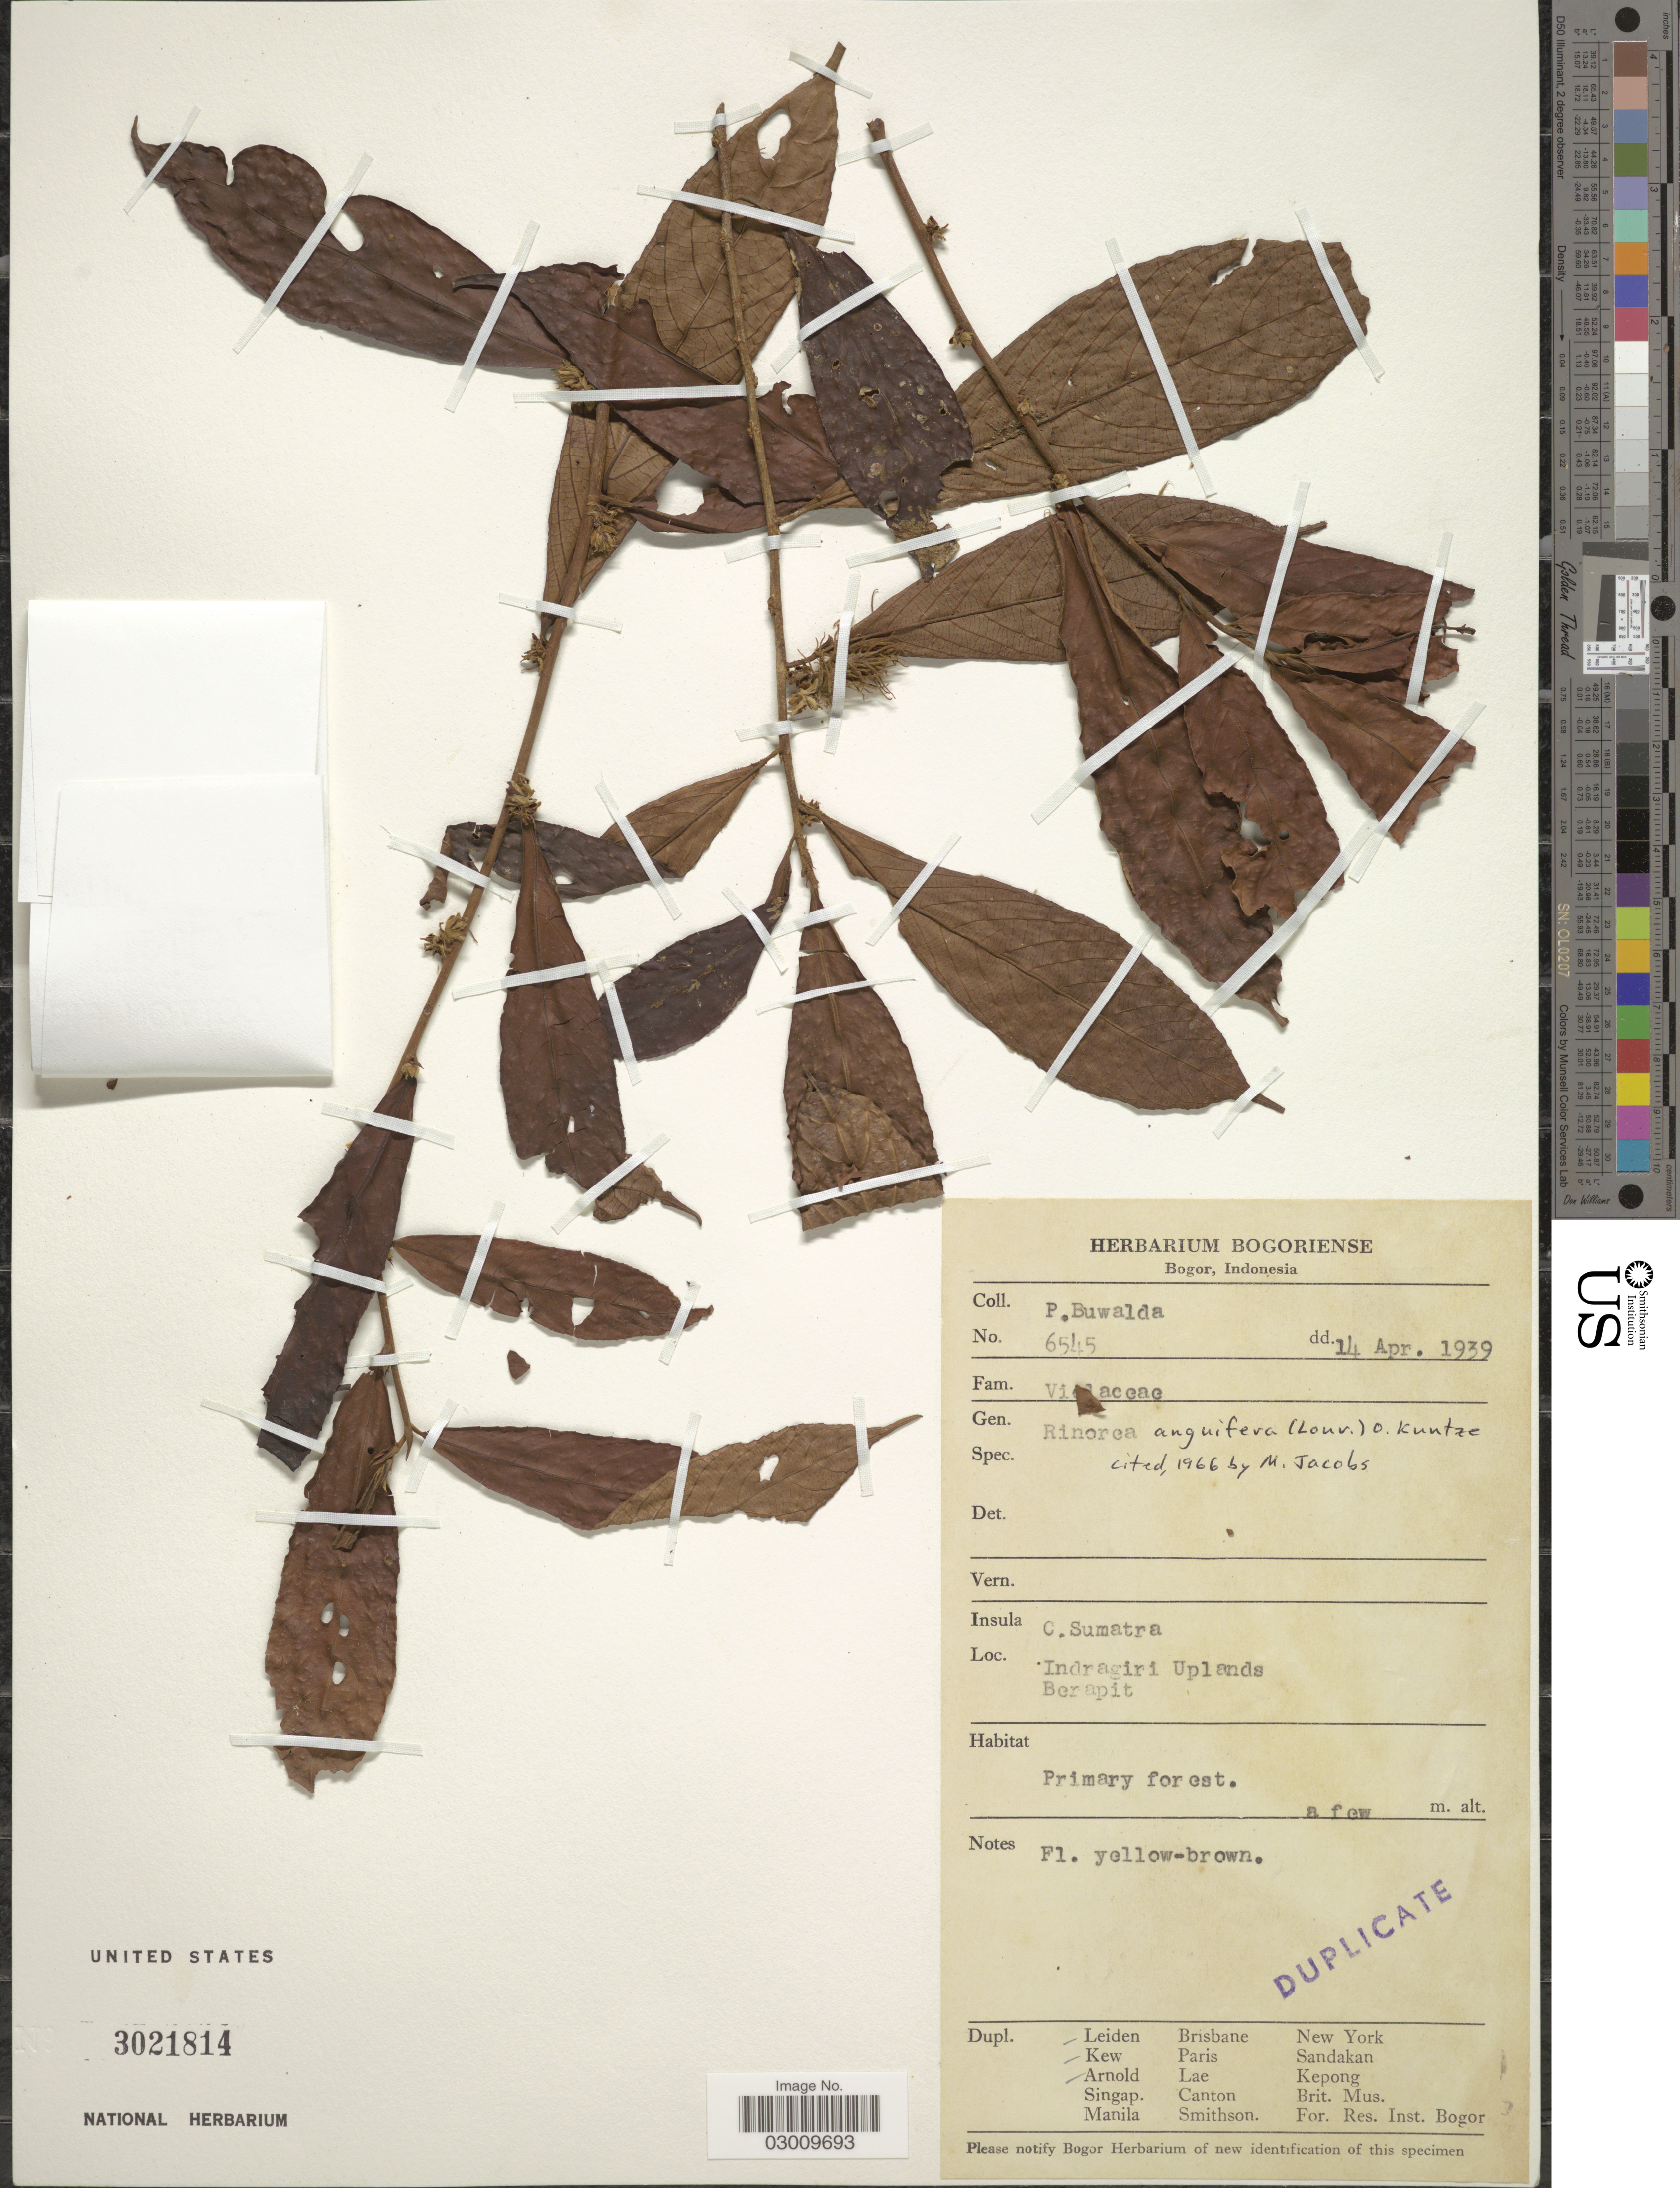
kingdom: Plantae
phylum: Tracheophyta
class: Magnoliopsida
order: Malpighiales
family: Violaceae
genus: Rinorea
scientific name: Rinorea anguifera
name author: Kuntze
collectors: P. Buwalda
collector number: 6545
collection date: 1939-04-14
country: Indonesia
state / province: Sumatra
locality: Insula C. Sumatra. Indragiri Uplands. Berapit.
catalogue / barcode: US 3021814